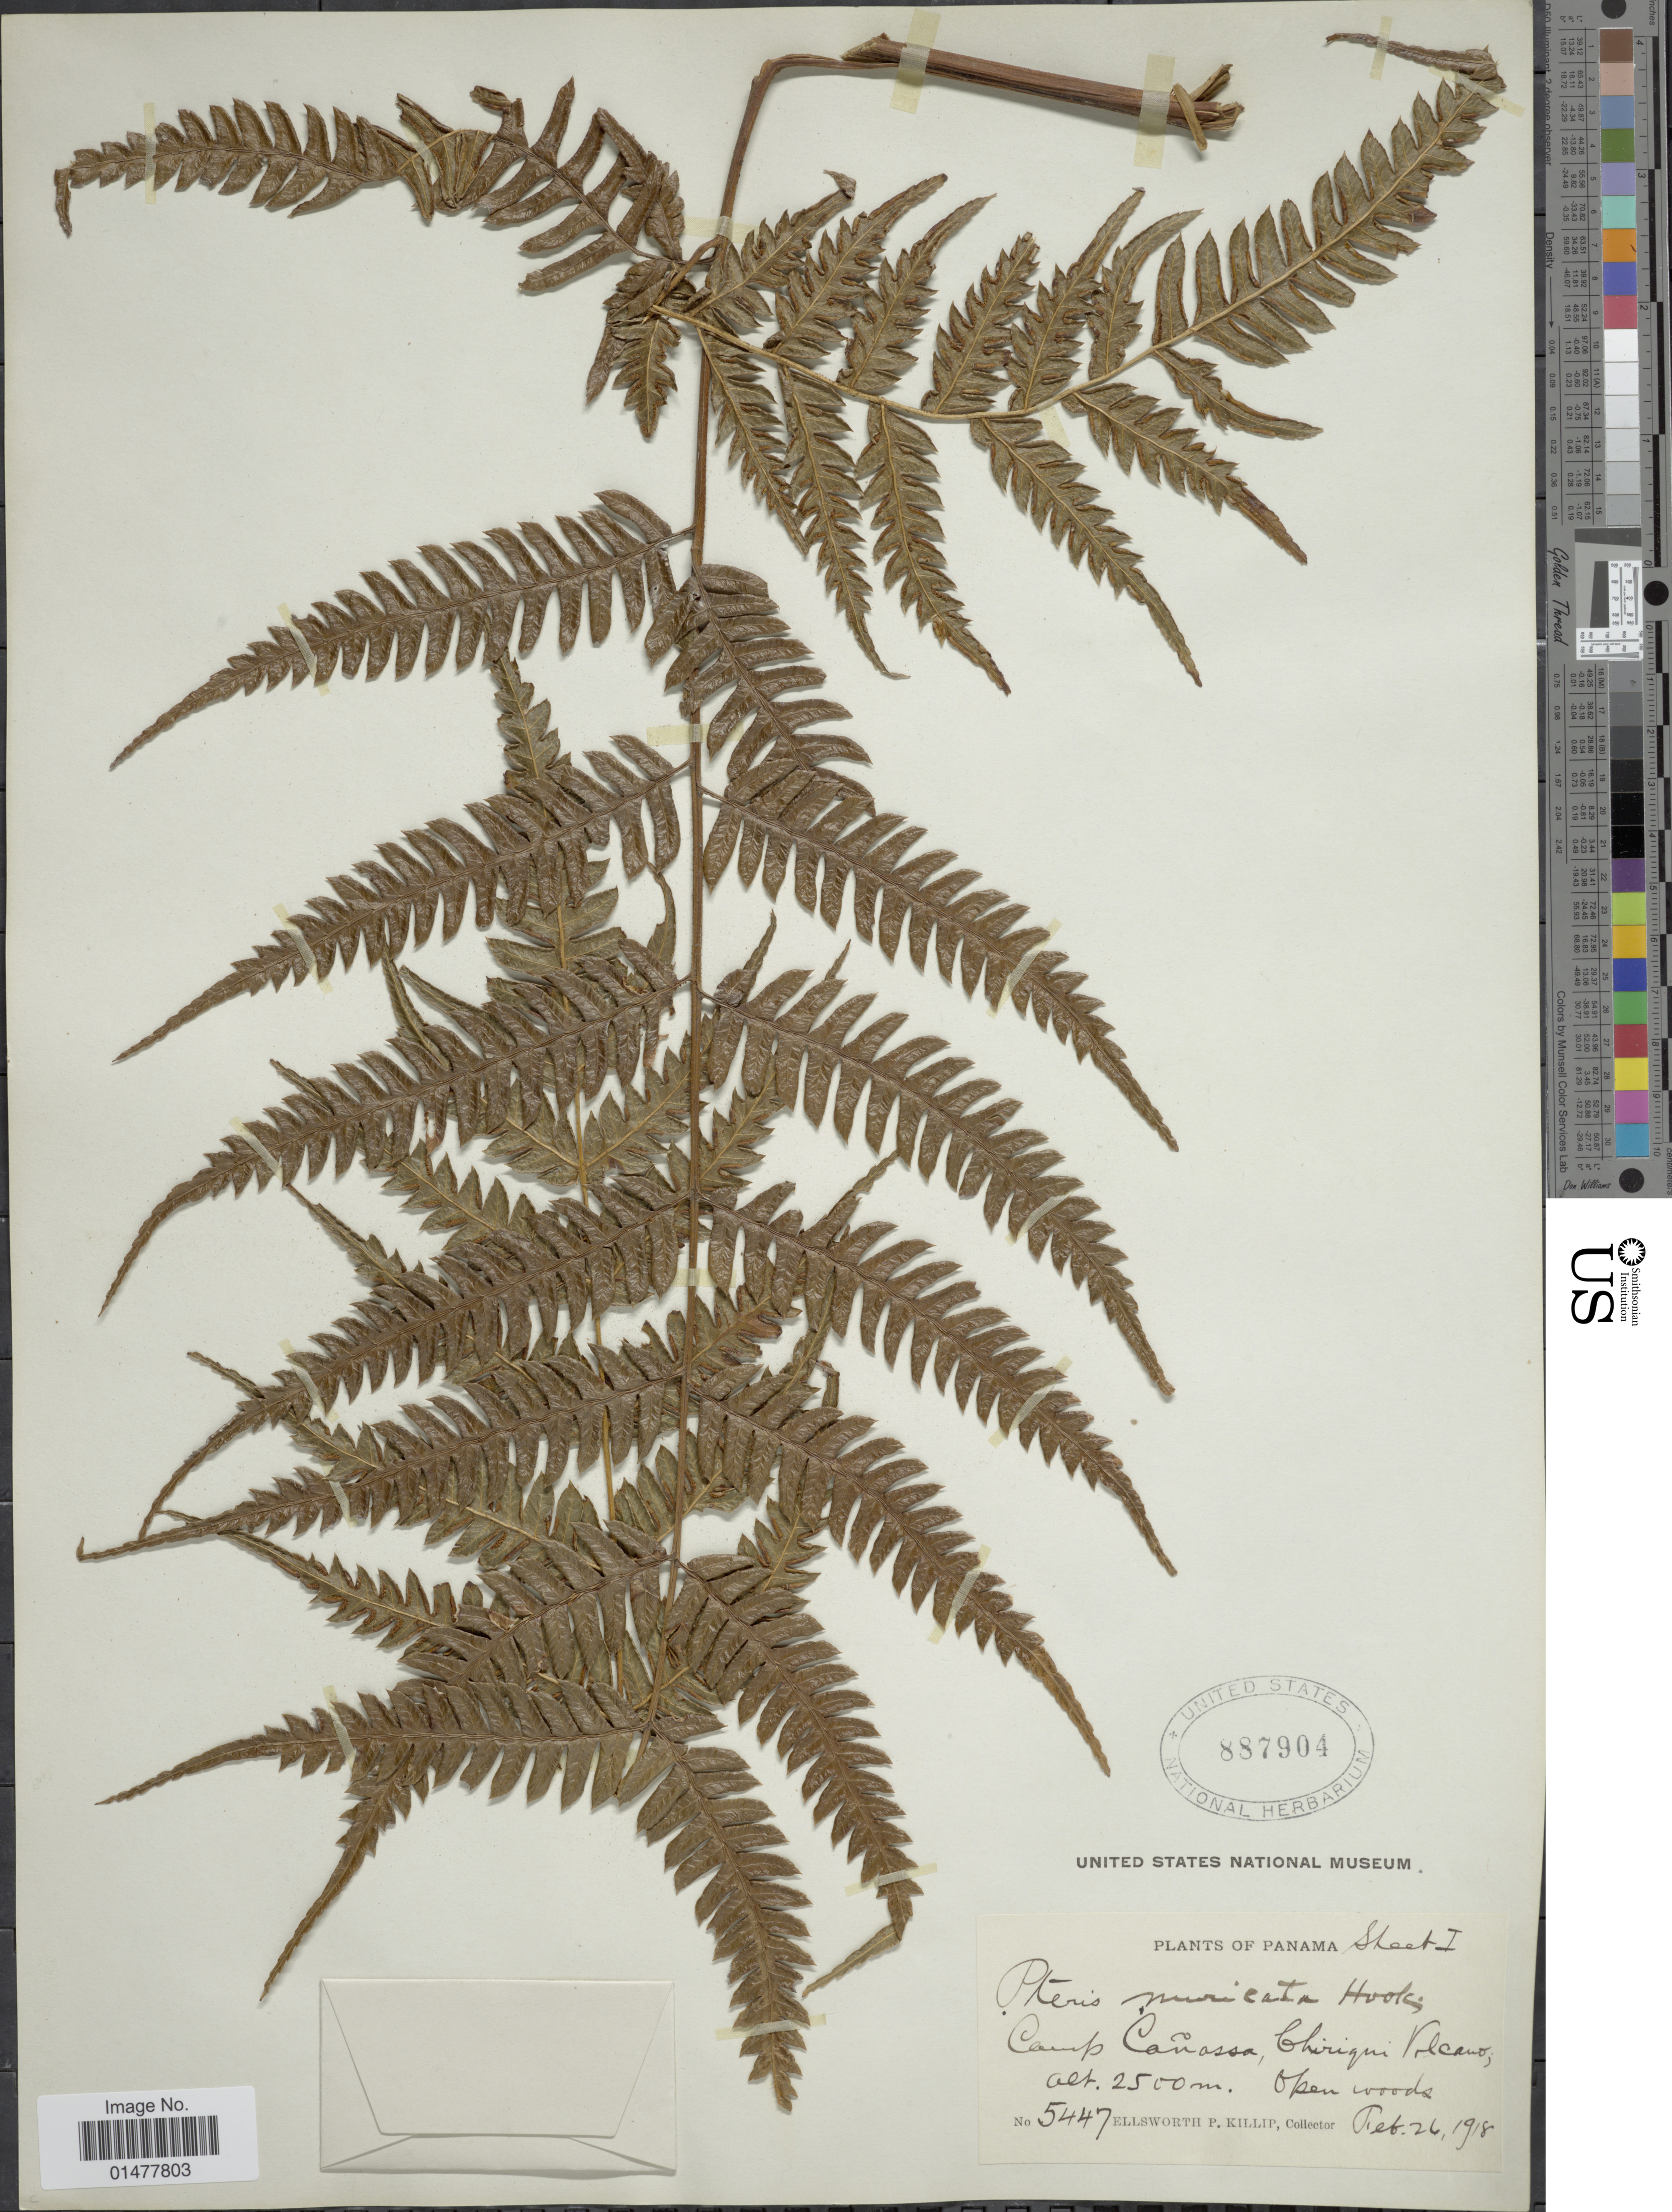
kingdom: Plantae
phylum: Tracheophyta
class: Polypodiopsida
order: Polypodiales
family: Pteridaceae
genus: Pteris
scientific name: Pteris muricata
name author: Rosenst.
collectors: E. P. Killip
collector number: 5447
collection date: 1918-02-26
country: Panama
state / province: Chiriqui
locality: Camp Cañassa, Chiriqui Volcano.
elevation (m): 2500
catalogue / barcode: US 887904